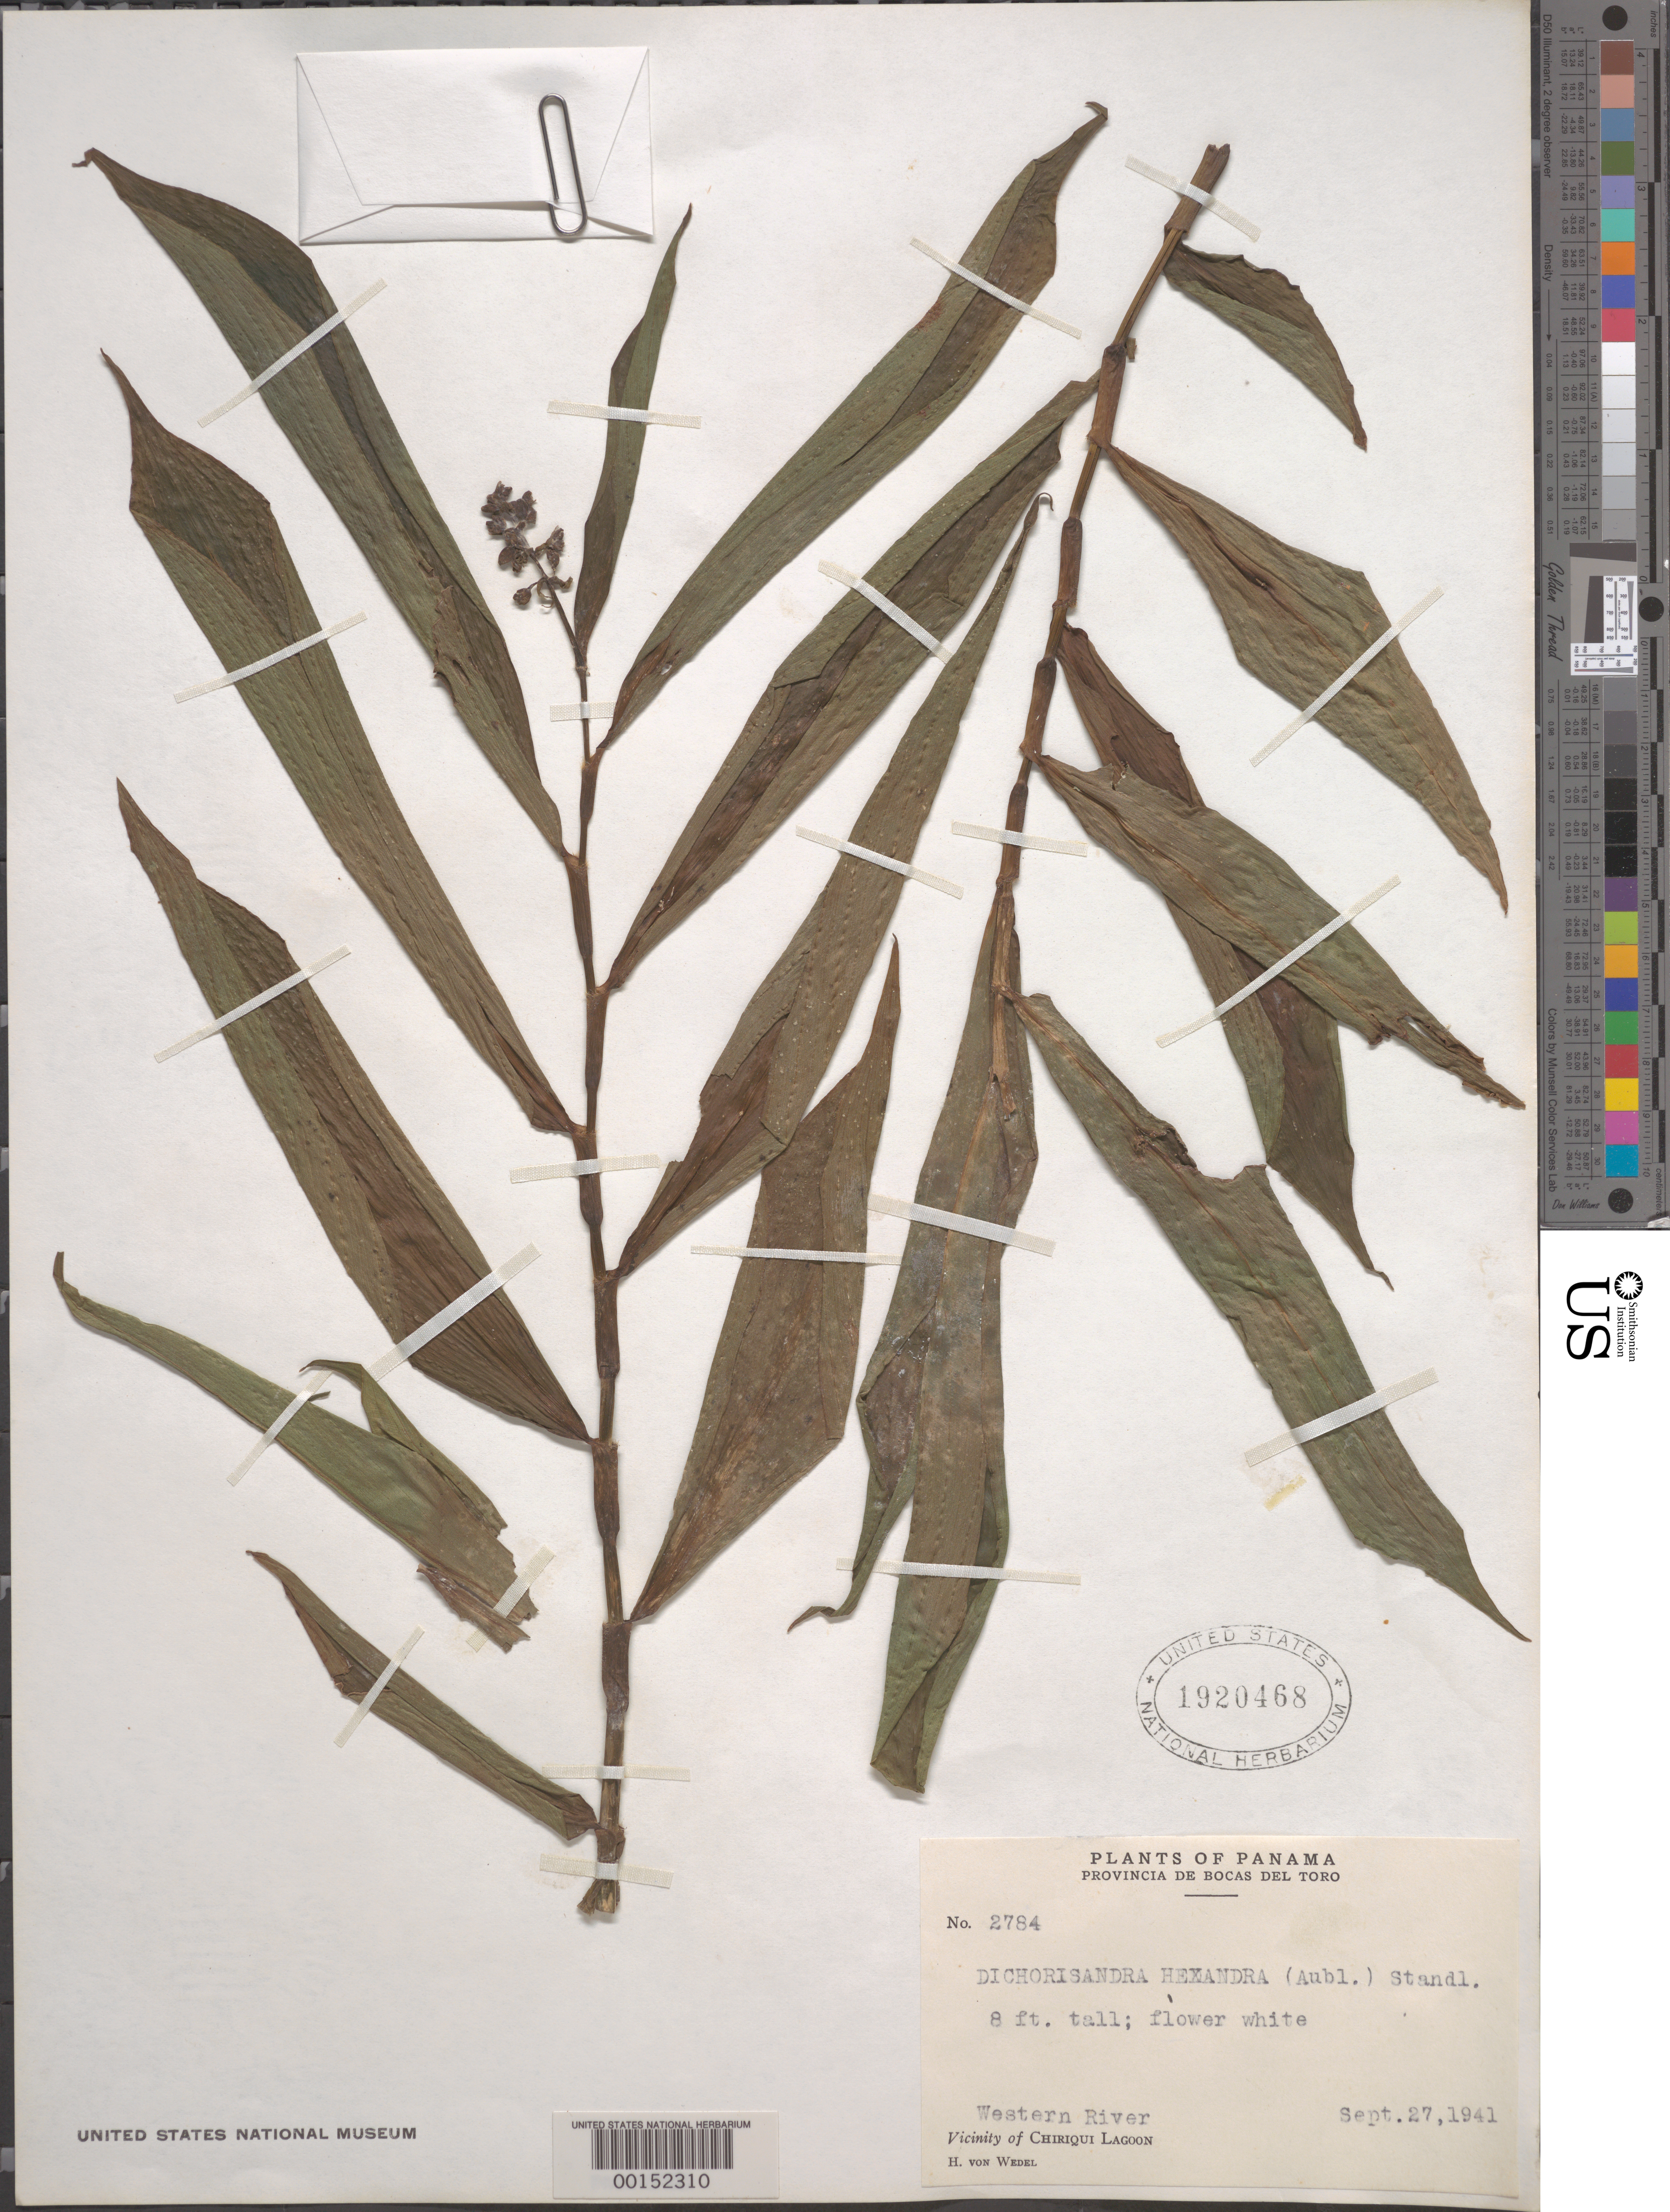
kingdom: Plantae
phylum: Tracheophyta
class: Liliopsida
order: Commelinales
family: Commelinaceae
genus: Dichorisandra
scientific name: Dichorisandra hexandra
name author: (Aubl.) Standl.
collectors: H. von Wedel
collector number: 2784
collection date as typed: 27 Sep 1941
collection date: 1941-09-27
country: Panama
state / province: Bocas del Toro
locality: Western River, Chiriquí Lagoon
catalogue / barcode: US 1920468